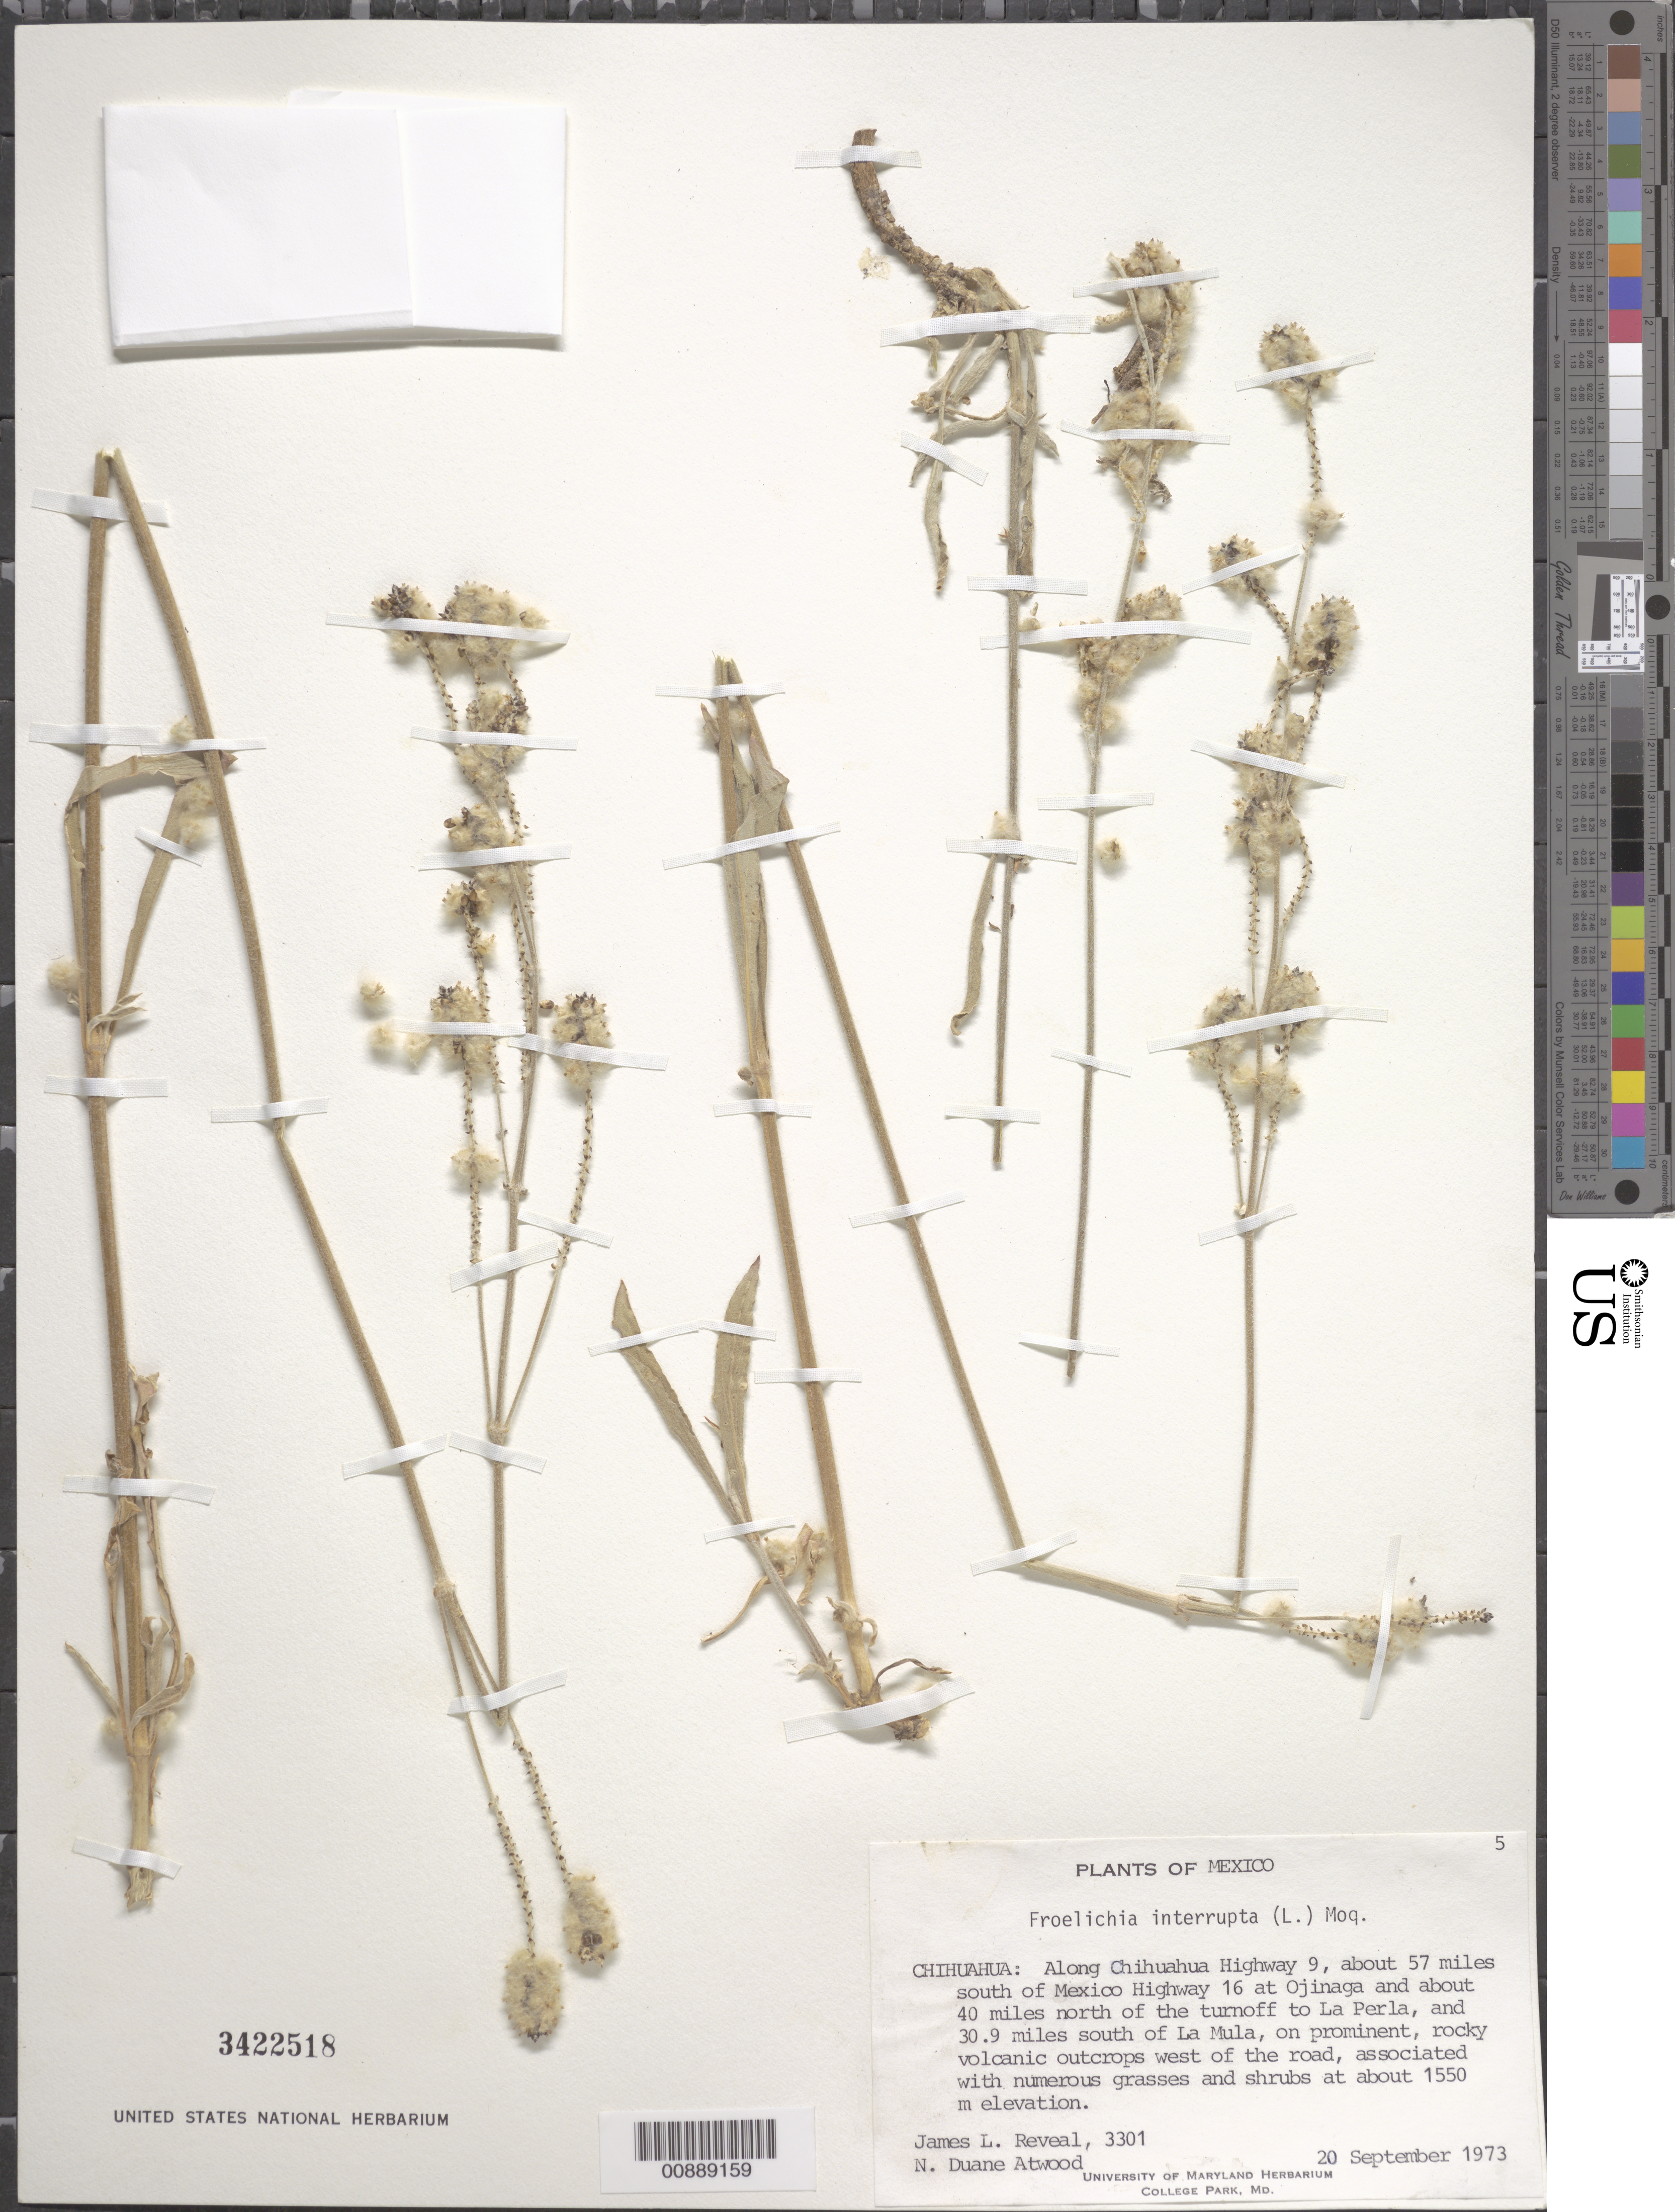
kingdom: Plantae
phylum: Tracheophyta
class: Magnoliopsida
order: Caryophyllales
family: Amaranthaceae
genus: Froelichia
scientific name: Froelichia interrupta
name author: (L.) Moq.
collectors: J. L. Reveal & N. D. Atwood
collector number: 3301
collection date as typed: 20 Sep 1973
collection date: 1973-09-20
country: Mexico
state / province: Chihuahua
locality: Along Chihuahua Highway 9, about 57 miles south of Mexico Highway 16 at Ojinaga and about 40 miles north of the turnoff to La Perla, and 30.9 miles south of La Mula. On volcanic outcrops west of the road.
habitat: On prominent, rocky volcanic outcrops. Associated with numerous grasses and shrubs.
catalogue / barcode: US 3422518